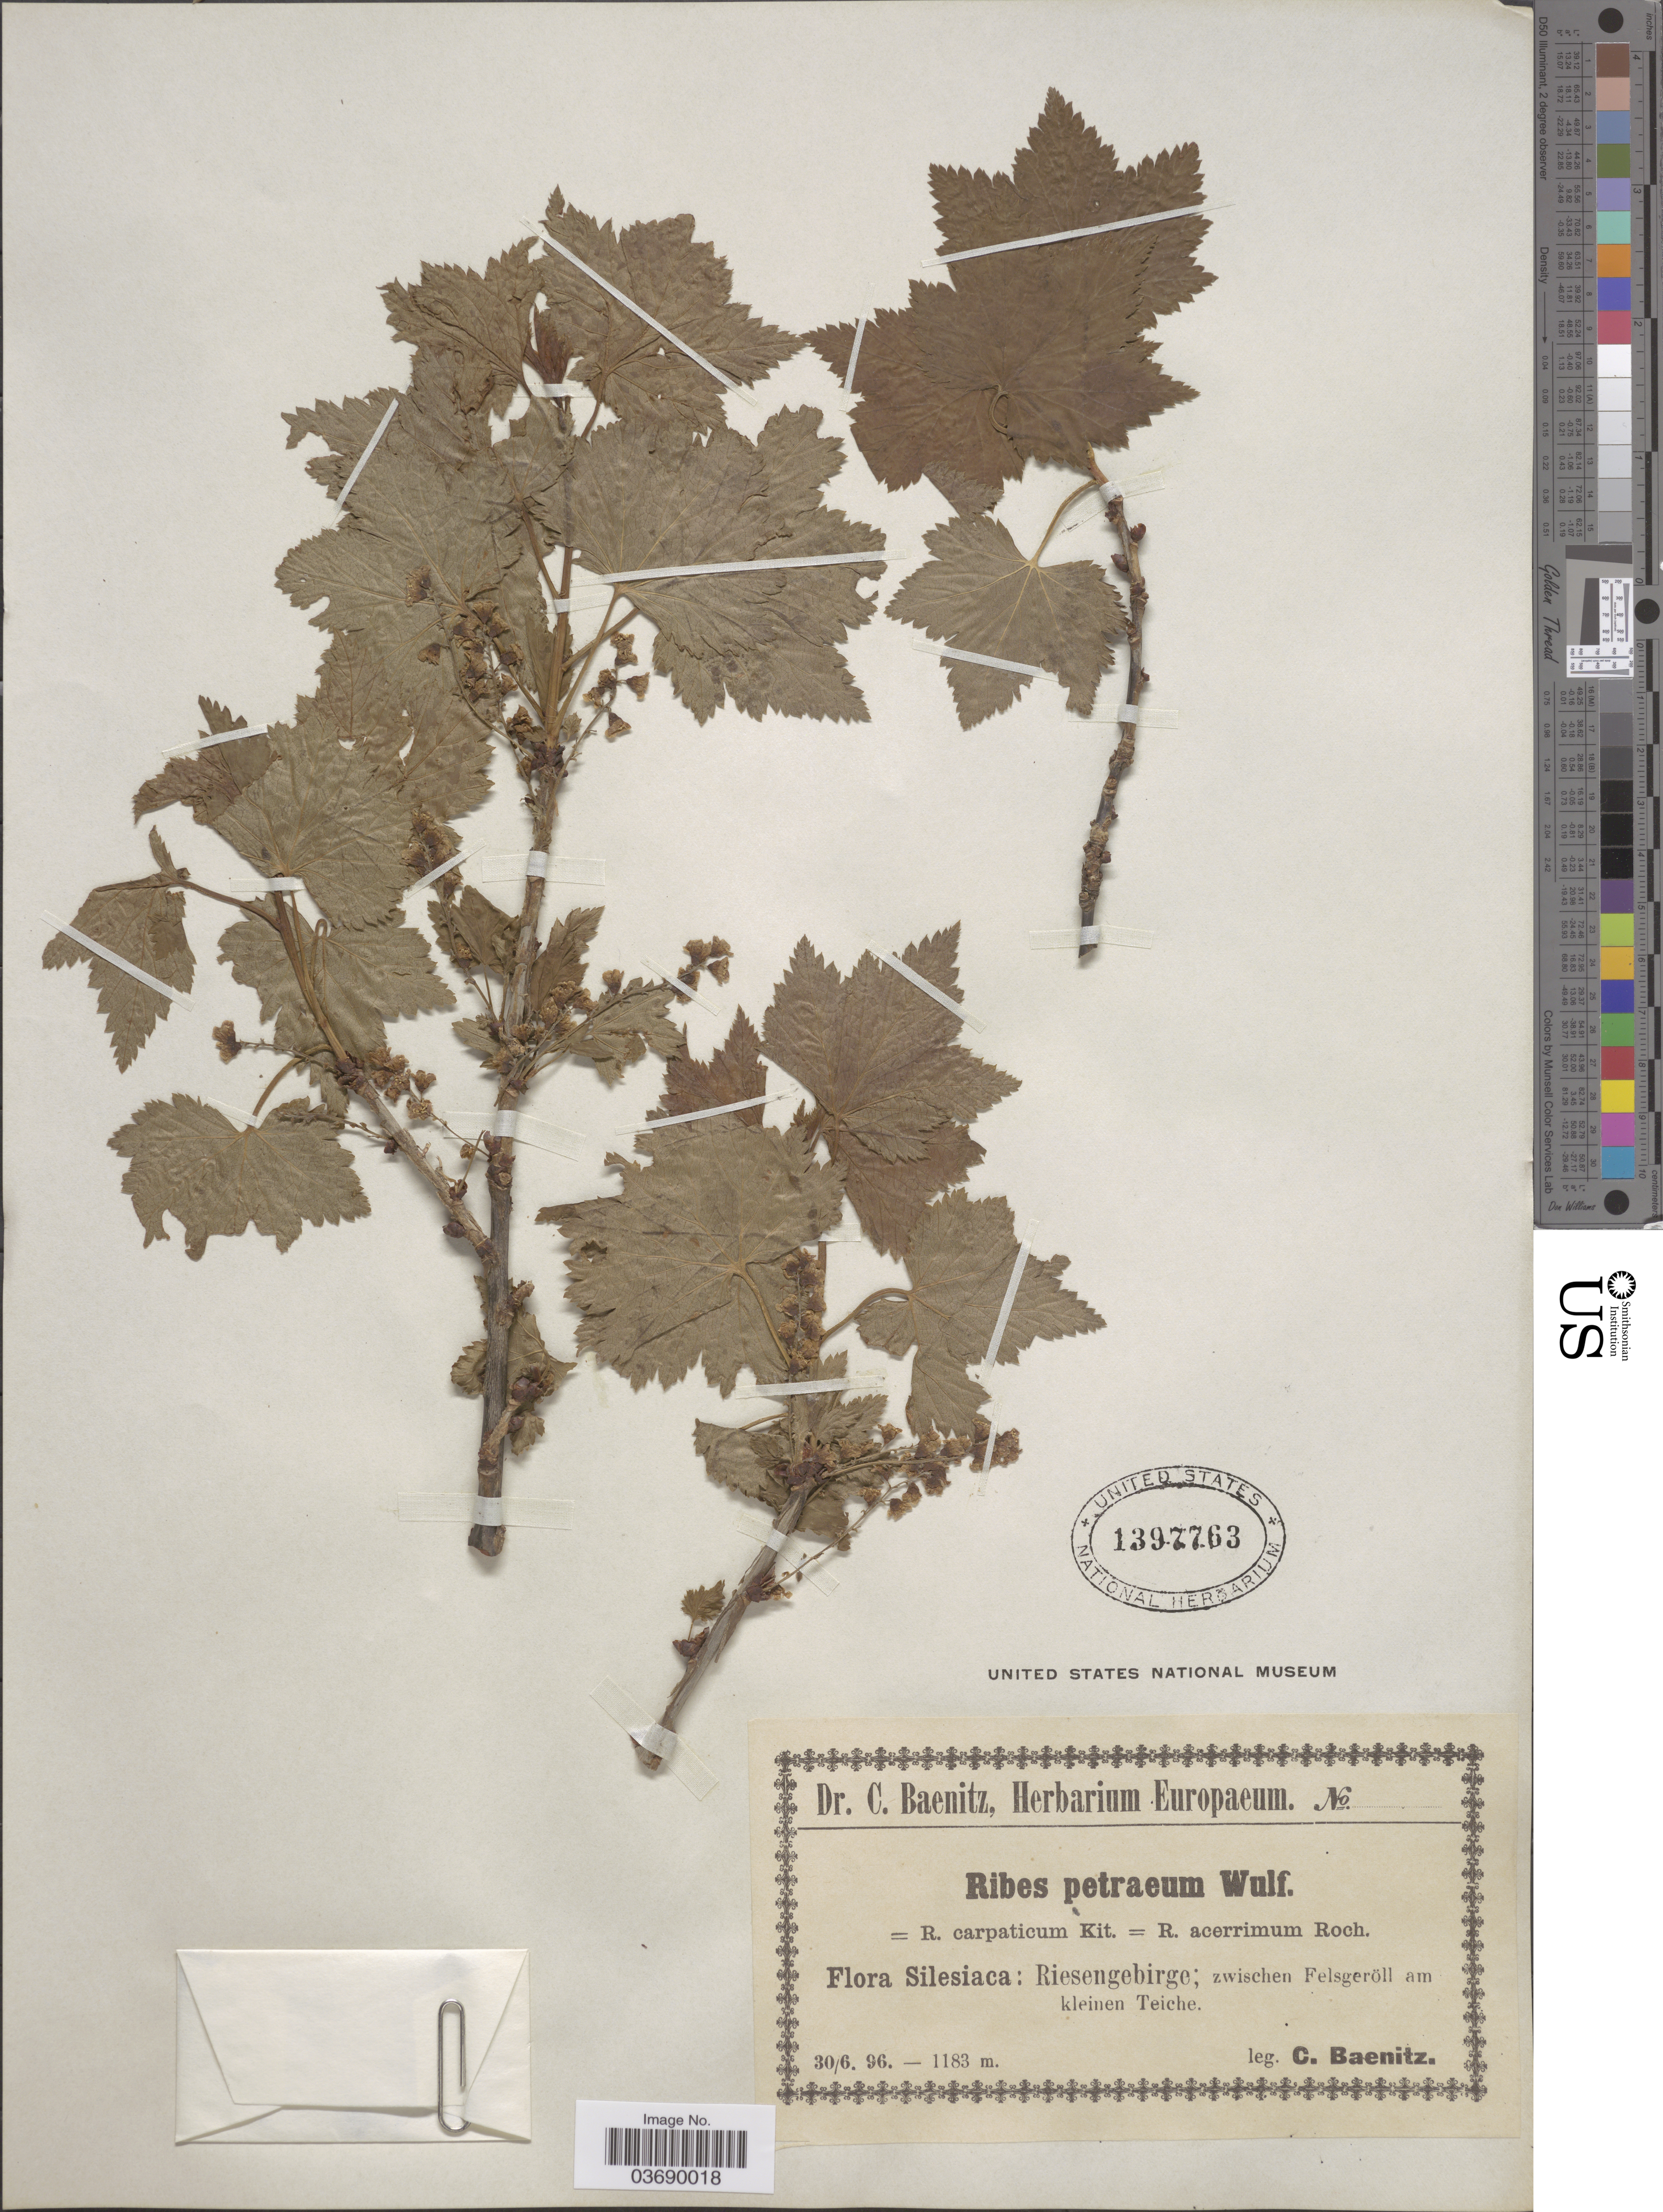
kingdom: Plantae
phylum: Tracheophyta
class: Magnoliopsida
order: Saxifragales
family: Grossulariaceae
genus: Ribes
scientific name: Ribes petraeum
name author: Wulfen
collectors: C. G. Baenitz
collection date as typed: Transcribed d/m/y: 30/6/96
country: Poland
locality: Silesiaca: Riesengebirge; zwischen Felsgeröll am kleinen Teiche.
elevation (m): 1183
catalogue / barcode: US 1397763